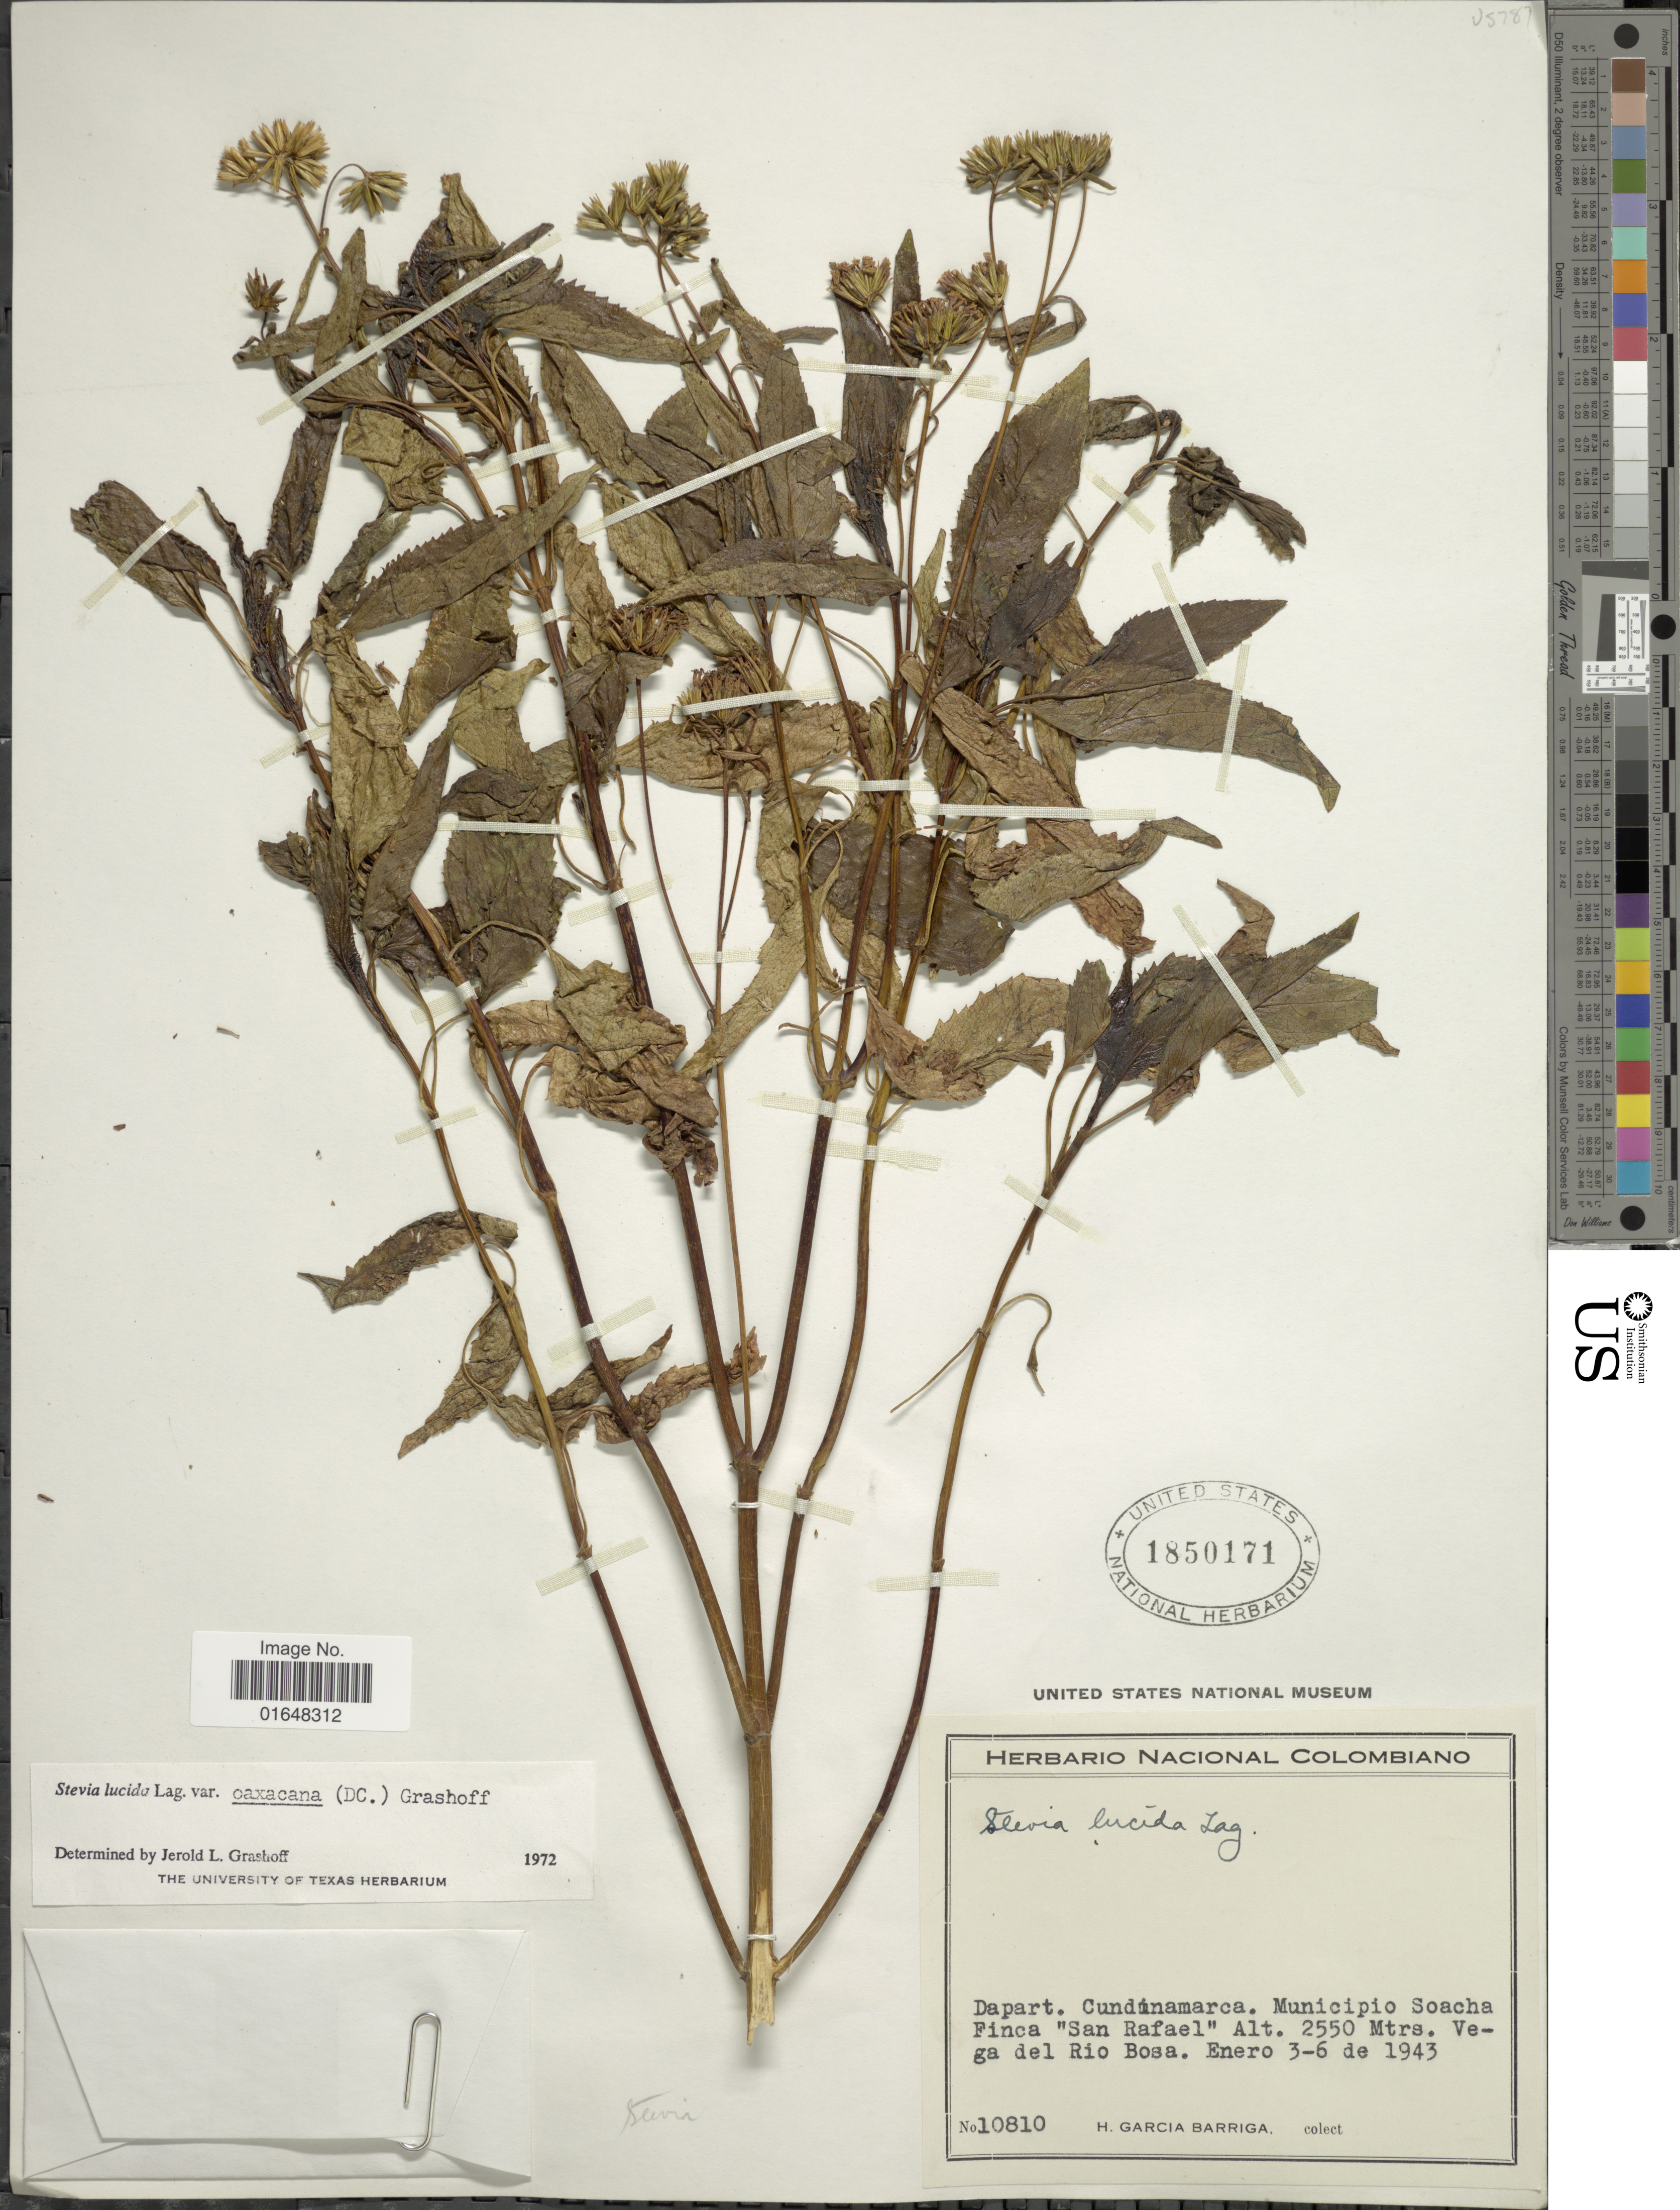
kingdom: Plantae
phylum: Tracheophyta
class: Magnoliopsida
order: Asterales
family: Asteraceae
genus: Stevia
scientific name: Stevia lucida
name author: Lag.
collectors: H. García Barriga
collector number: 10810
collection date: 1943-01-03/1943-01-06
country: Colombia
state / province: Cundinamarca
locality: Depart. Cundinamarca. Municipio Soacha Finca "San Rafael". Vega del Rio Bosa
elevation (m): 2550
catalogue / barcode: US 1850171